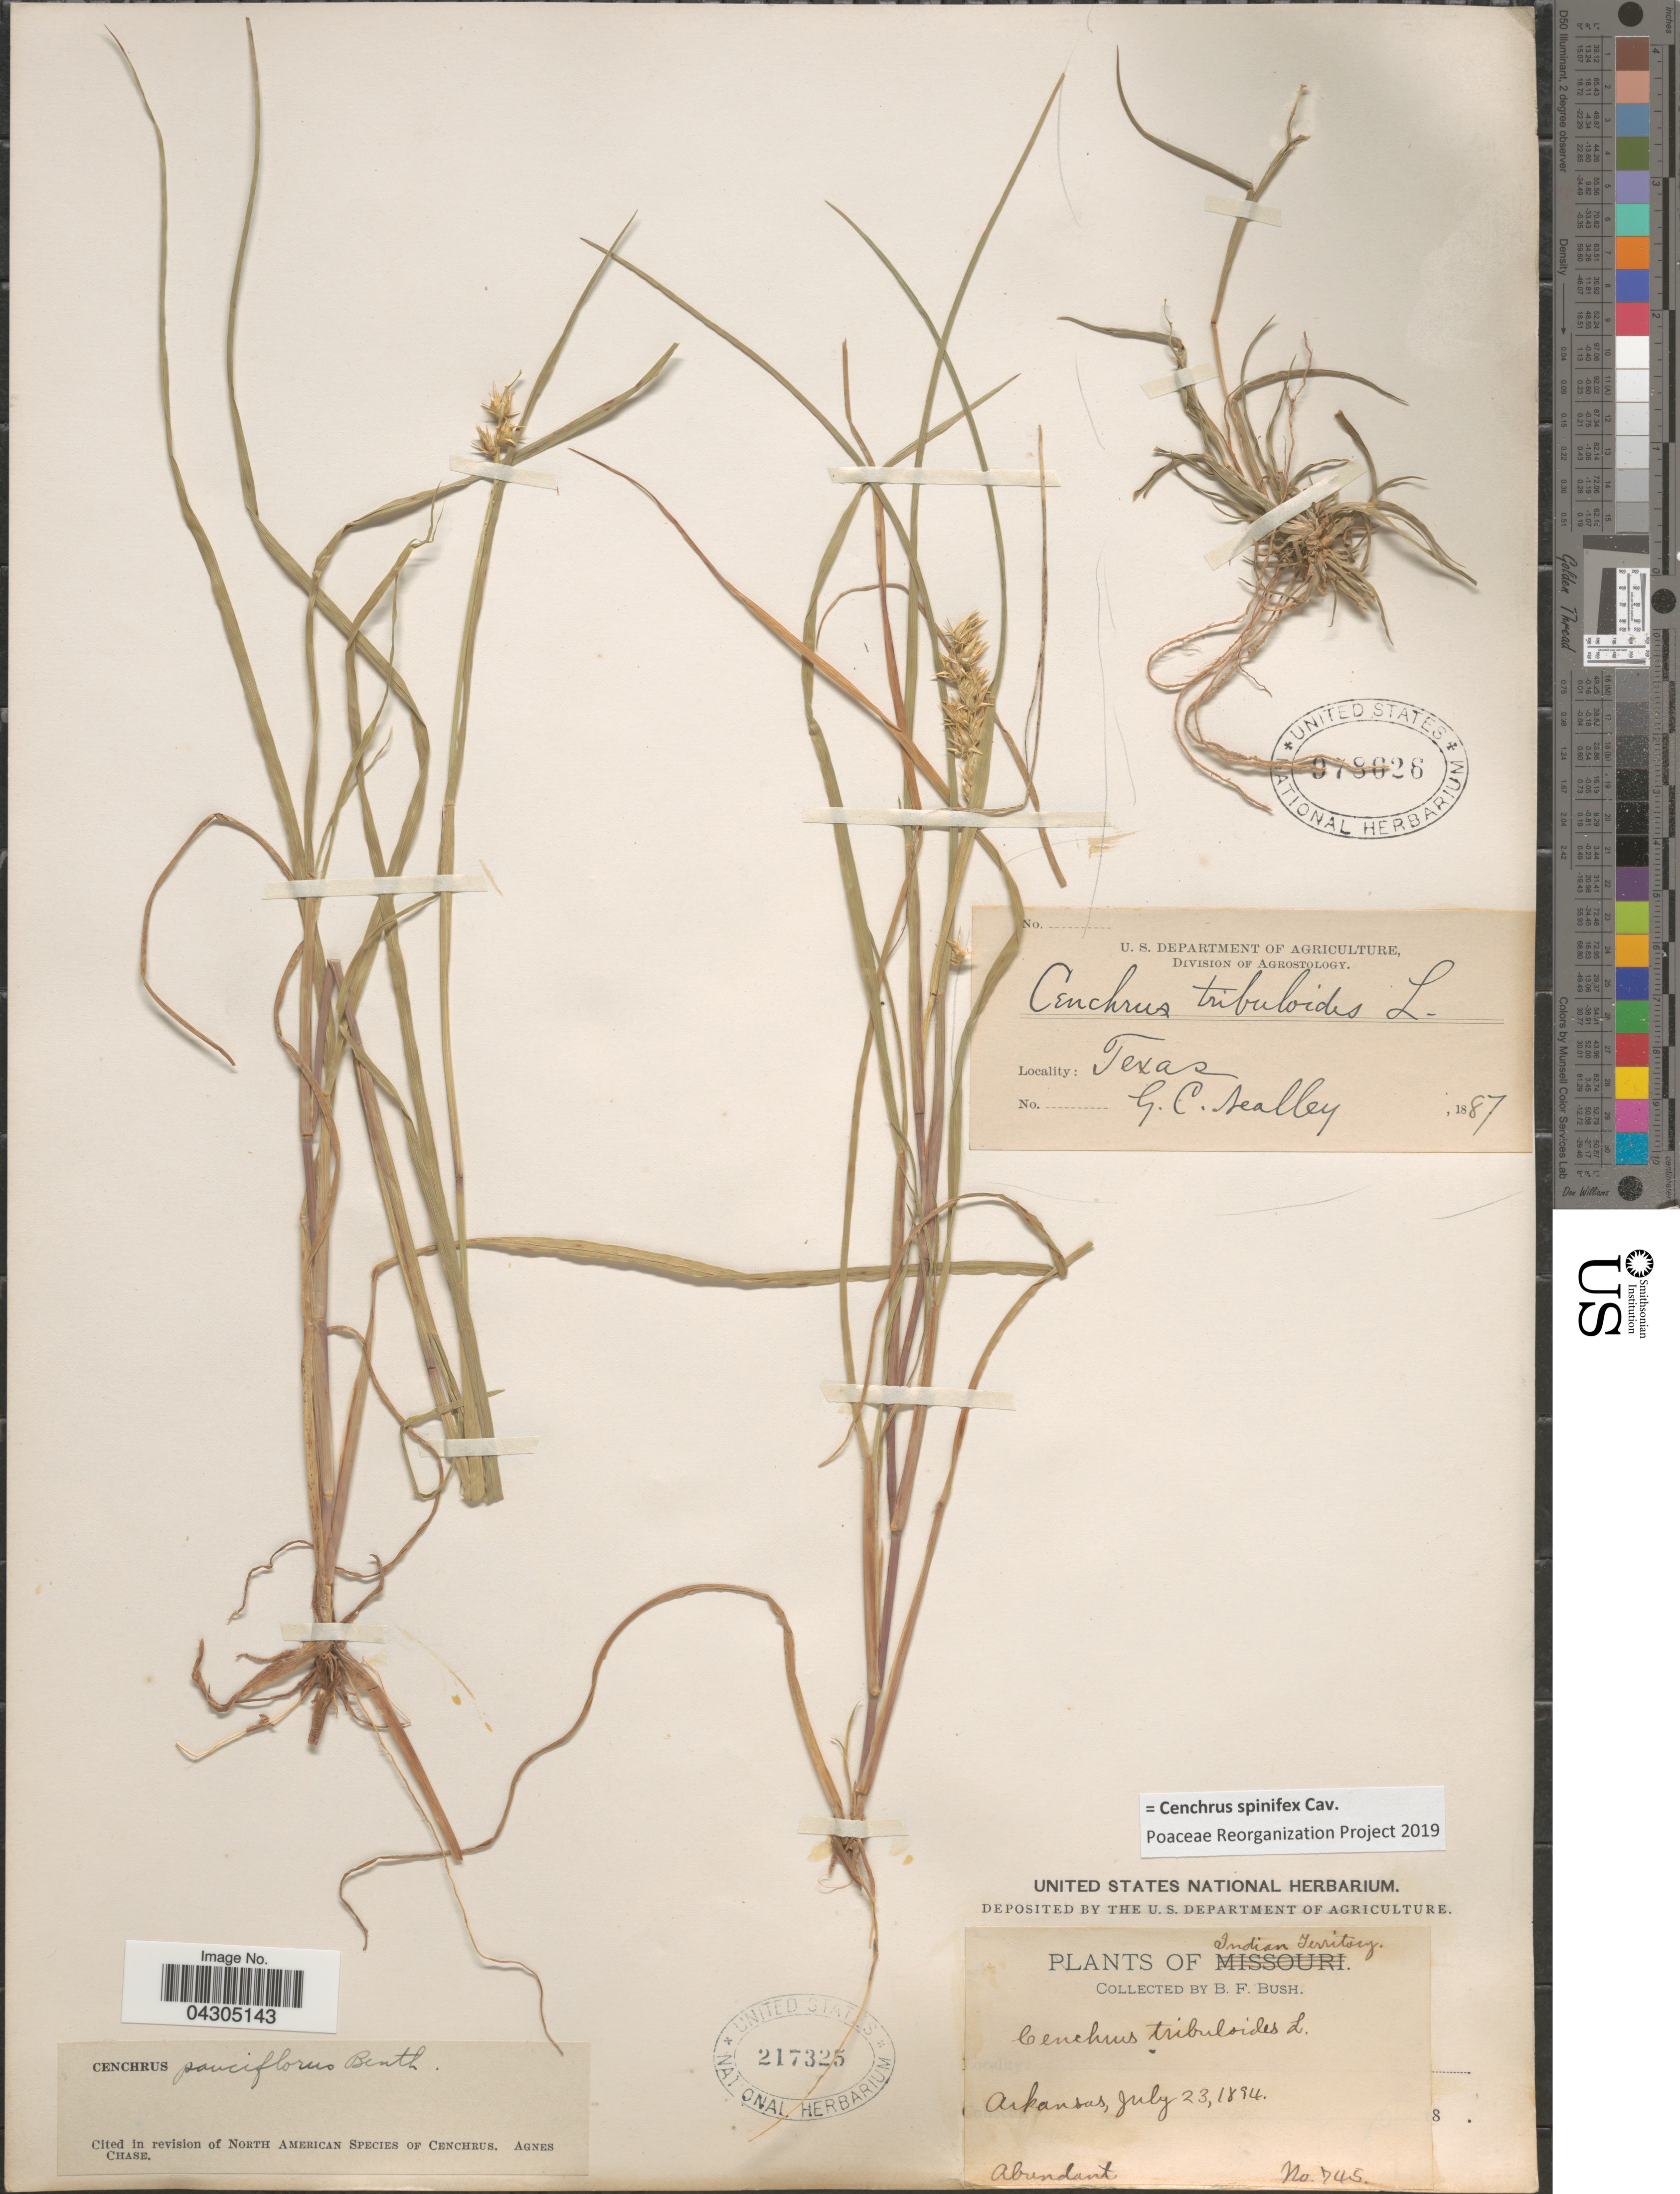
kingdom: Plantae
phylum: Tracheophyta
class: Liliopsida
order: Poales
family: Poaceae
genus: Cenchrus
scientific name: Cenchrus spinifex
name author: Cav.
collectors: G. C. Nealley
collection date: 1887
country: United States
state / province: Texas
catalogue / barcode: US 978626-2